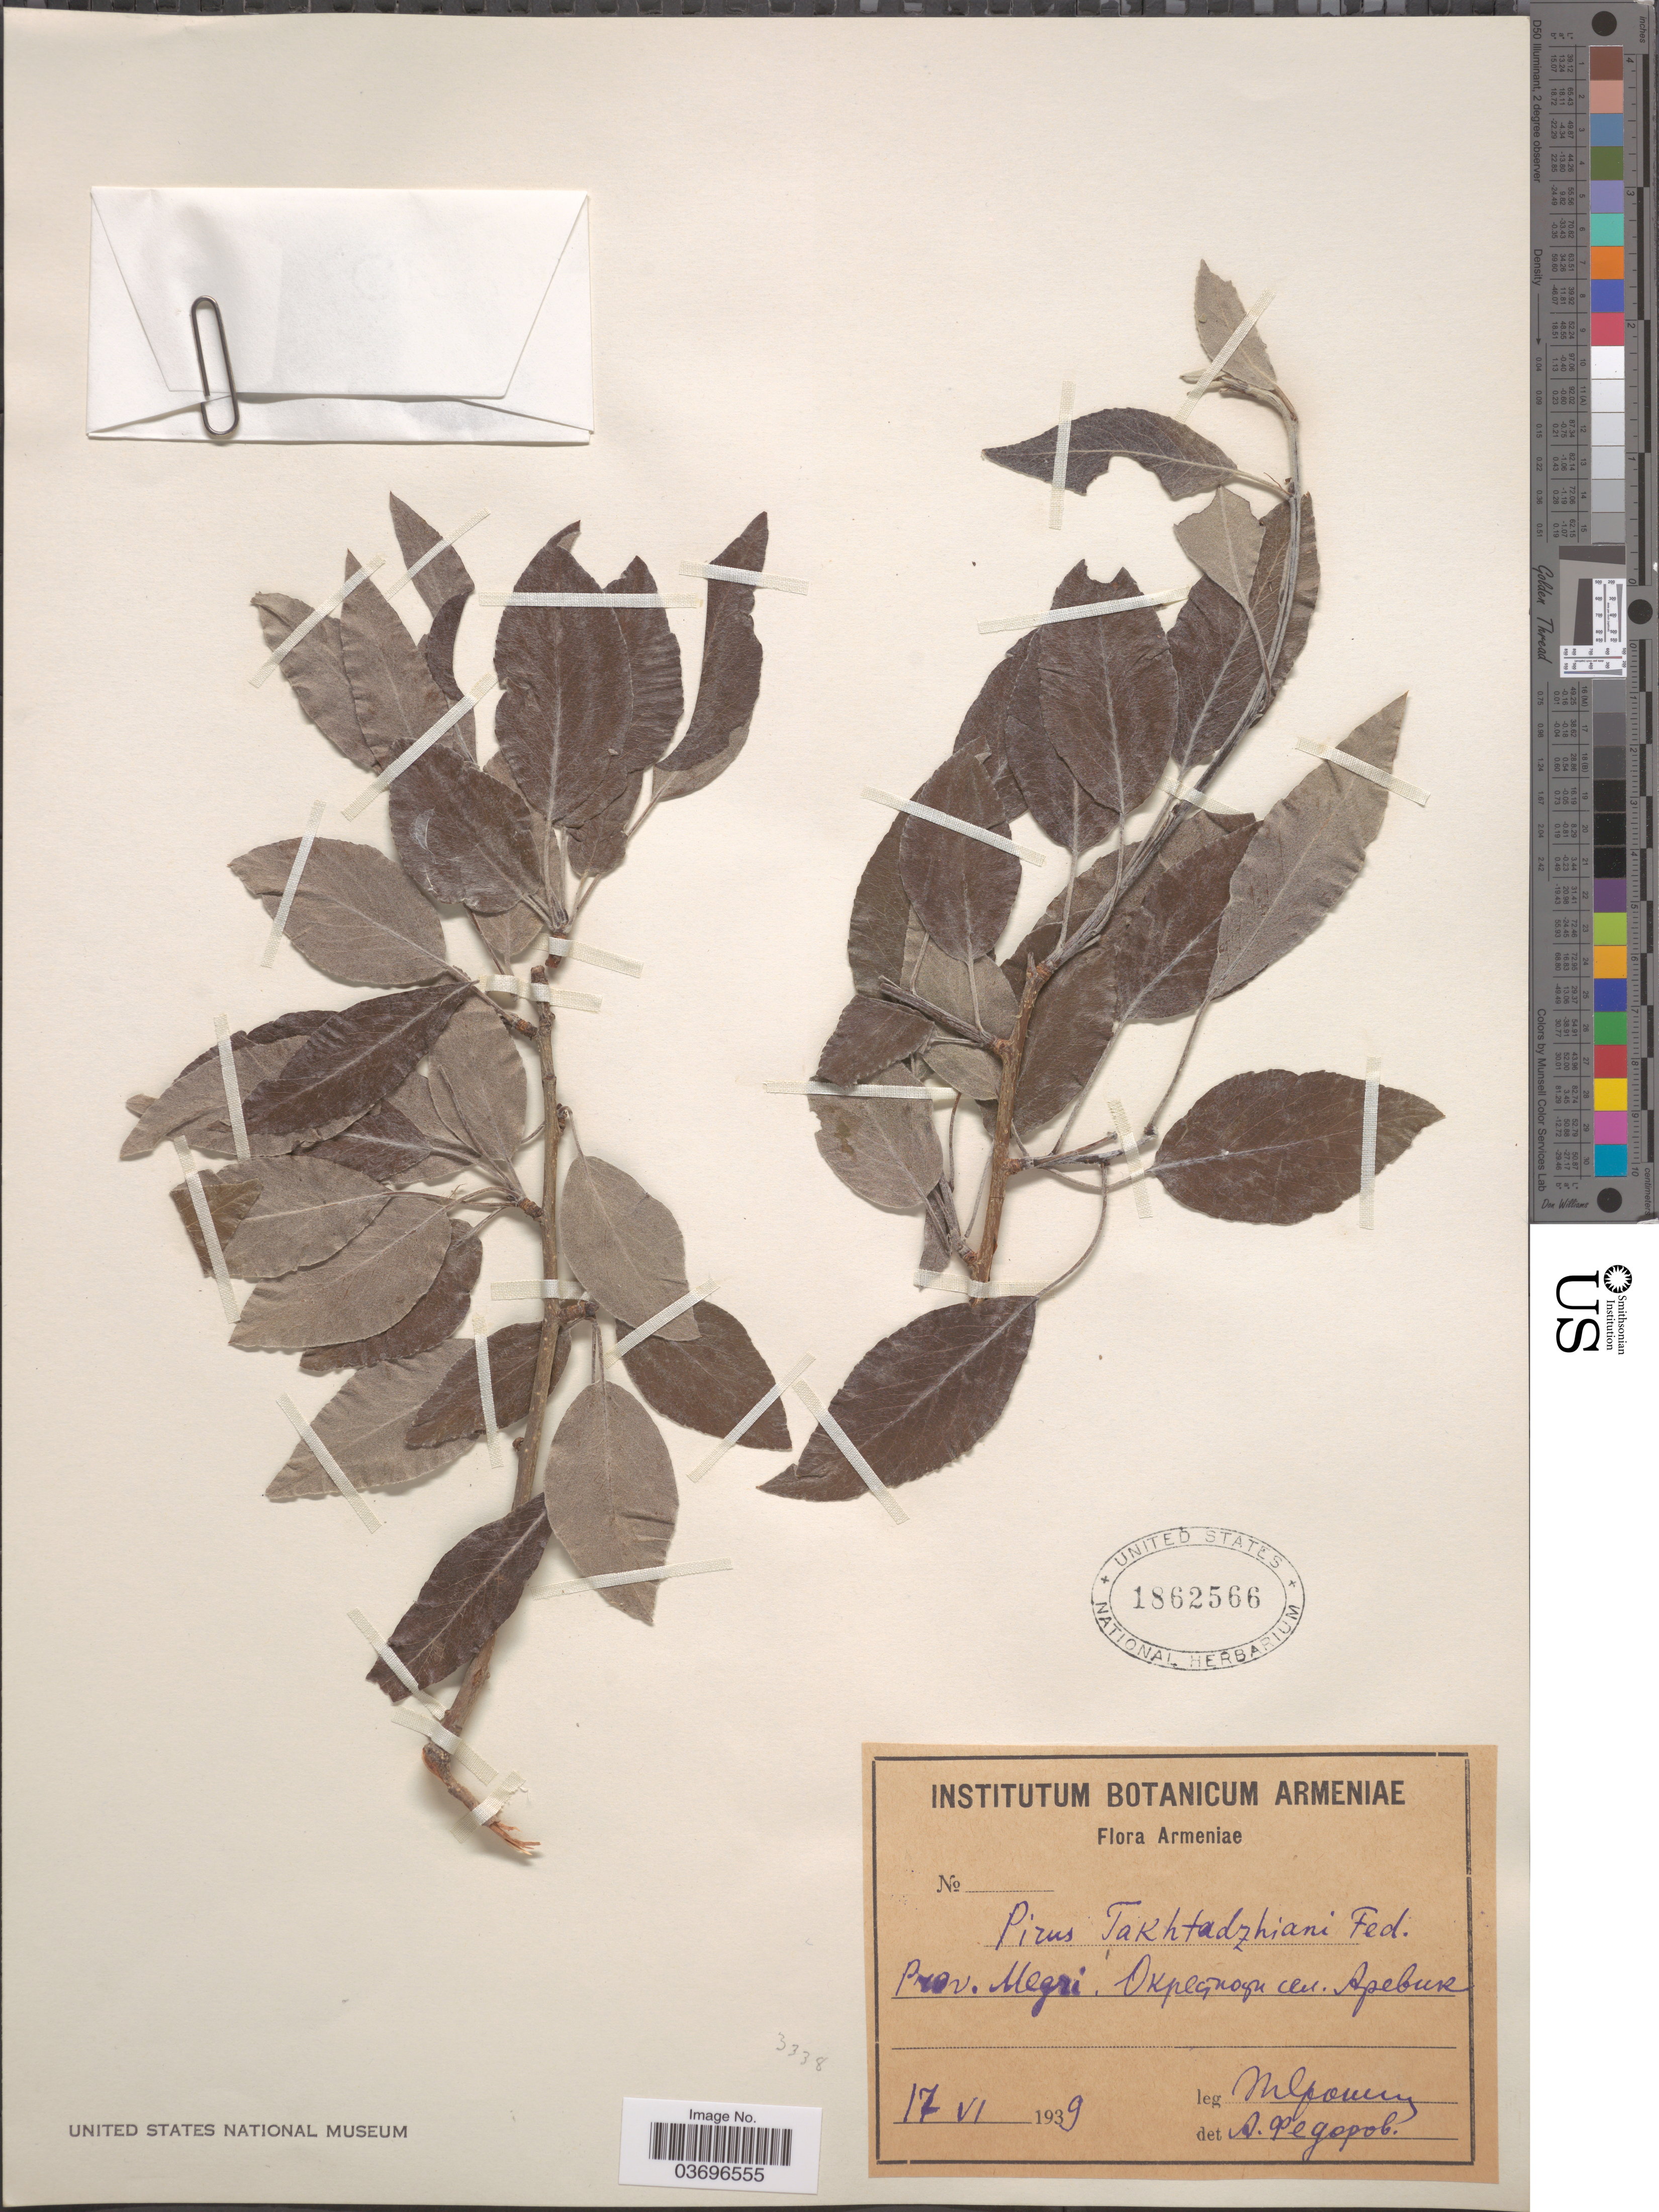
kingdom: Plantae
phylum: Tracheophyta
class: Magnoliopsida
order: Rosales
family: Rosaceae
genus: Pyrus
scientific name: Pyrus takhtadzhianii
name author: Fed.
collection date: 1939-06-17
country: Armenia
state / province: Syunik'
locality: Armeniae. Prov. Megri: Meghri, vicinity of village Arevik.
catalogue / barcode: US 1862566